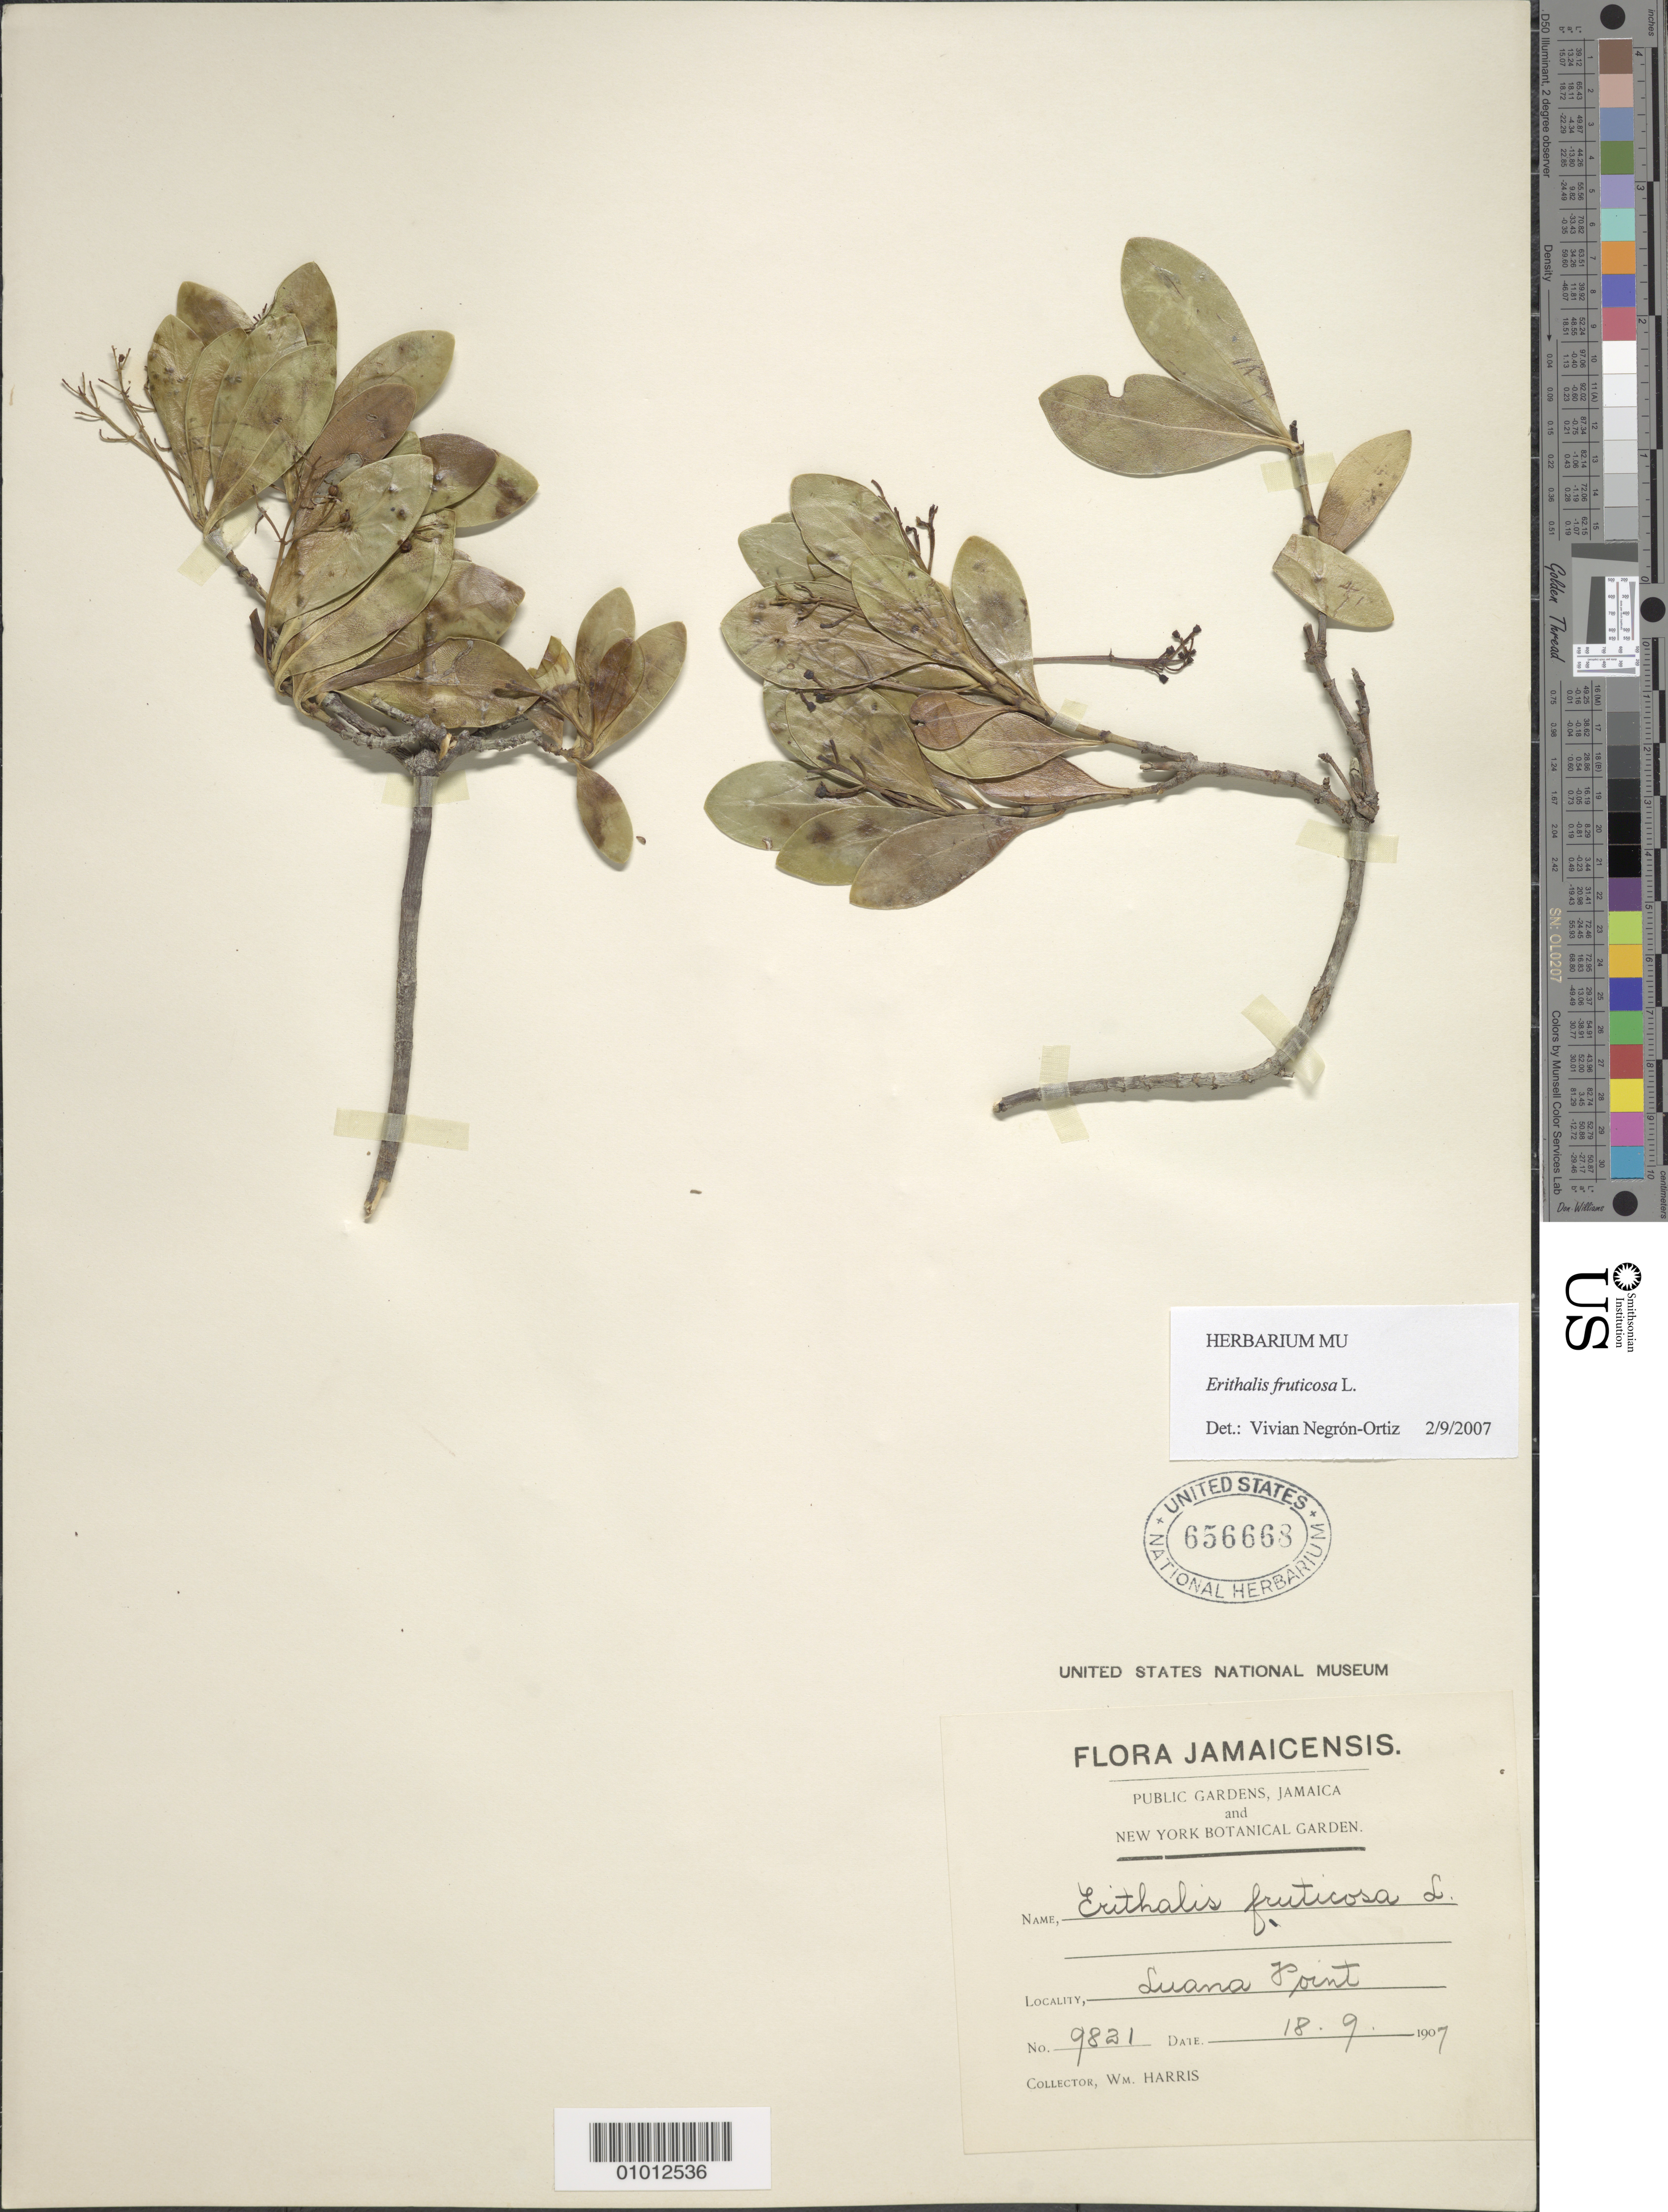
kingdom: Plantae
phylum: Tracheophyta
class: Magnoliopsida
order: Gentianales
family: Rubiaceae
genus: Erithalis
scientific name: Erithalis fruticosa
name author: L.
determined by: Negrón-Ortiz, V.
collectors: W. Harris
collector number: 9821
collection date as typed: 18 Sep 1907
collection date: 1907-09-18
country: Jamaica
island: Jamaica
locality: Luana Point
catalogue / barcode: US 656668